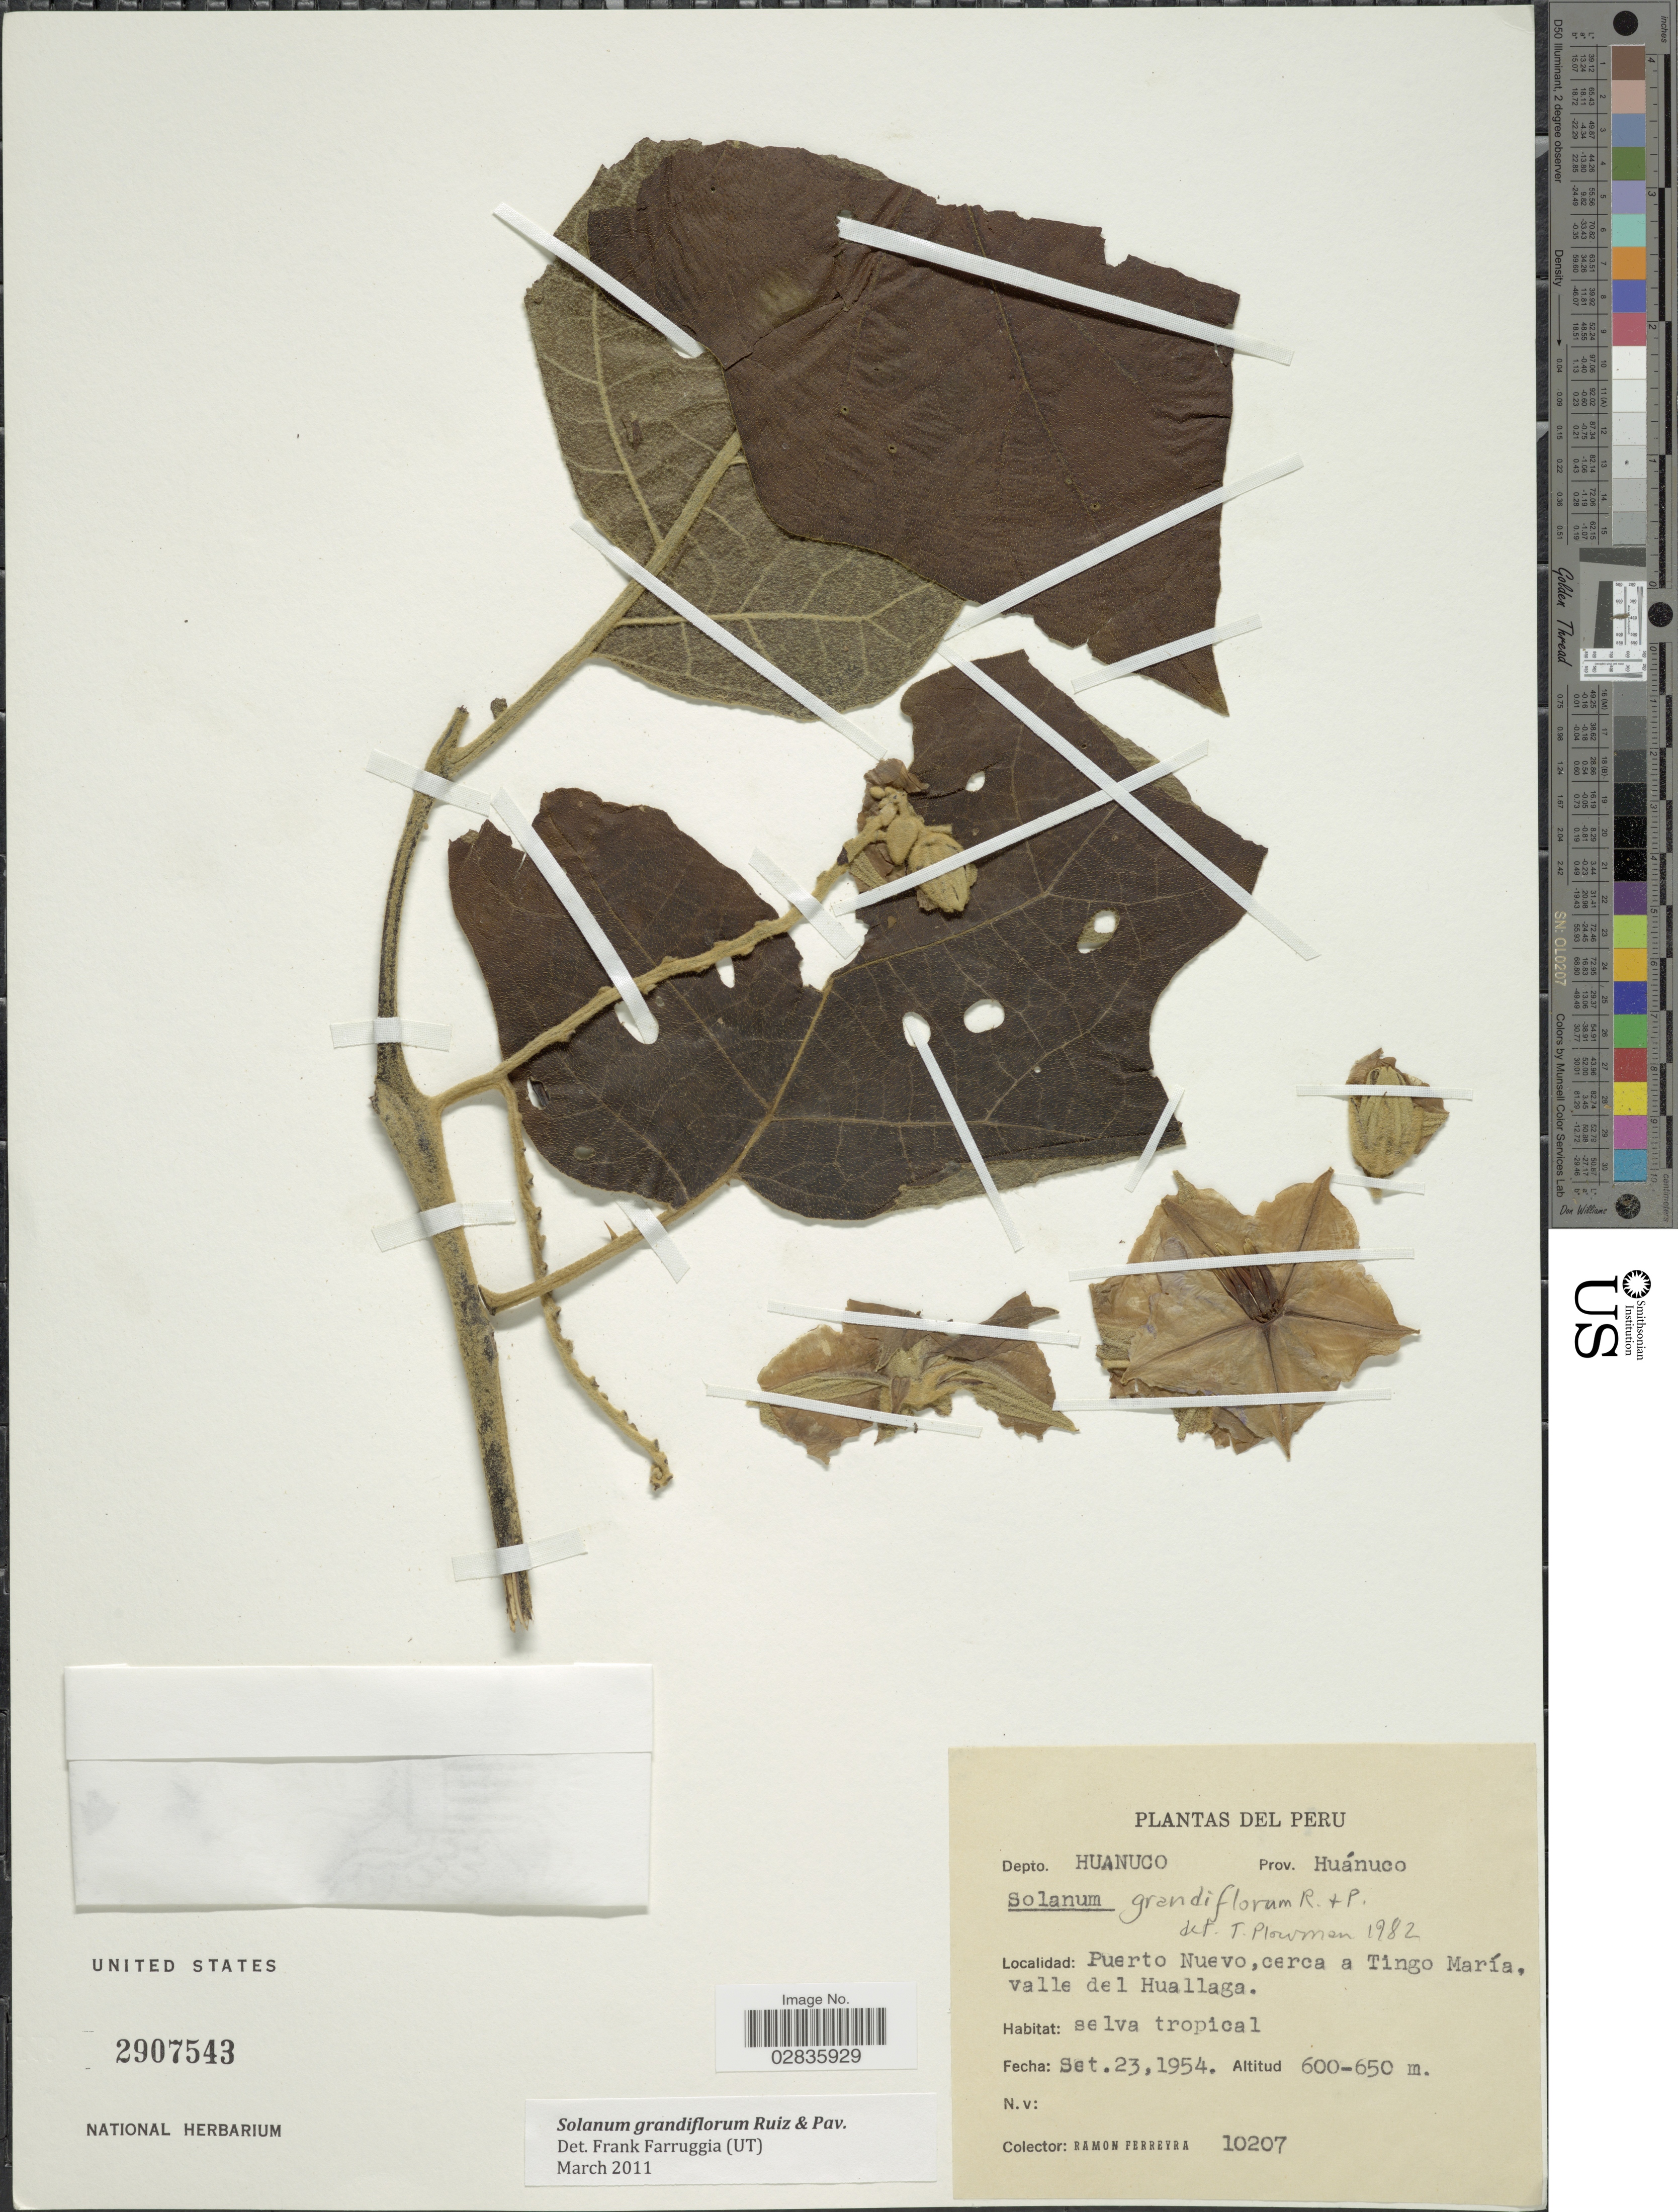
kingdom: Plantae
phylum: Tracheophyta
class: Magnoliopsida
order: Solanales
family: Solanaceae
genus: Solanum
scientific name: Solanum grandiflorum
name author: Ruiz & Pav.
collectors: R. A. Ferreyra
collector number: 10207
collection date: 1954-09-23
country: Peru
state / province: Huánuco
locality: Depto. Huanuco. Prov. Huánuco. Puerto Nuevo, cerca a Tingo María, valle del Huallaga.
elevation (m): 600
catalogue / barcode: US 2907543